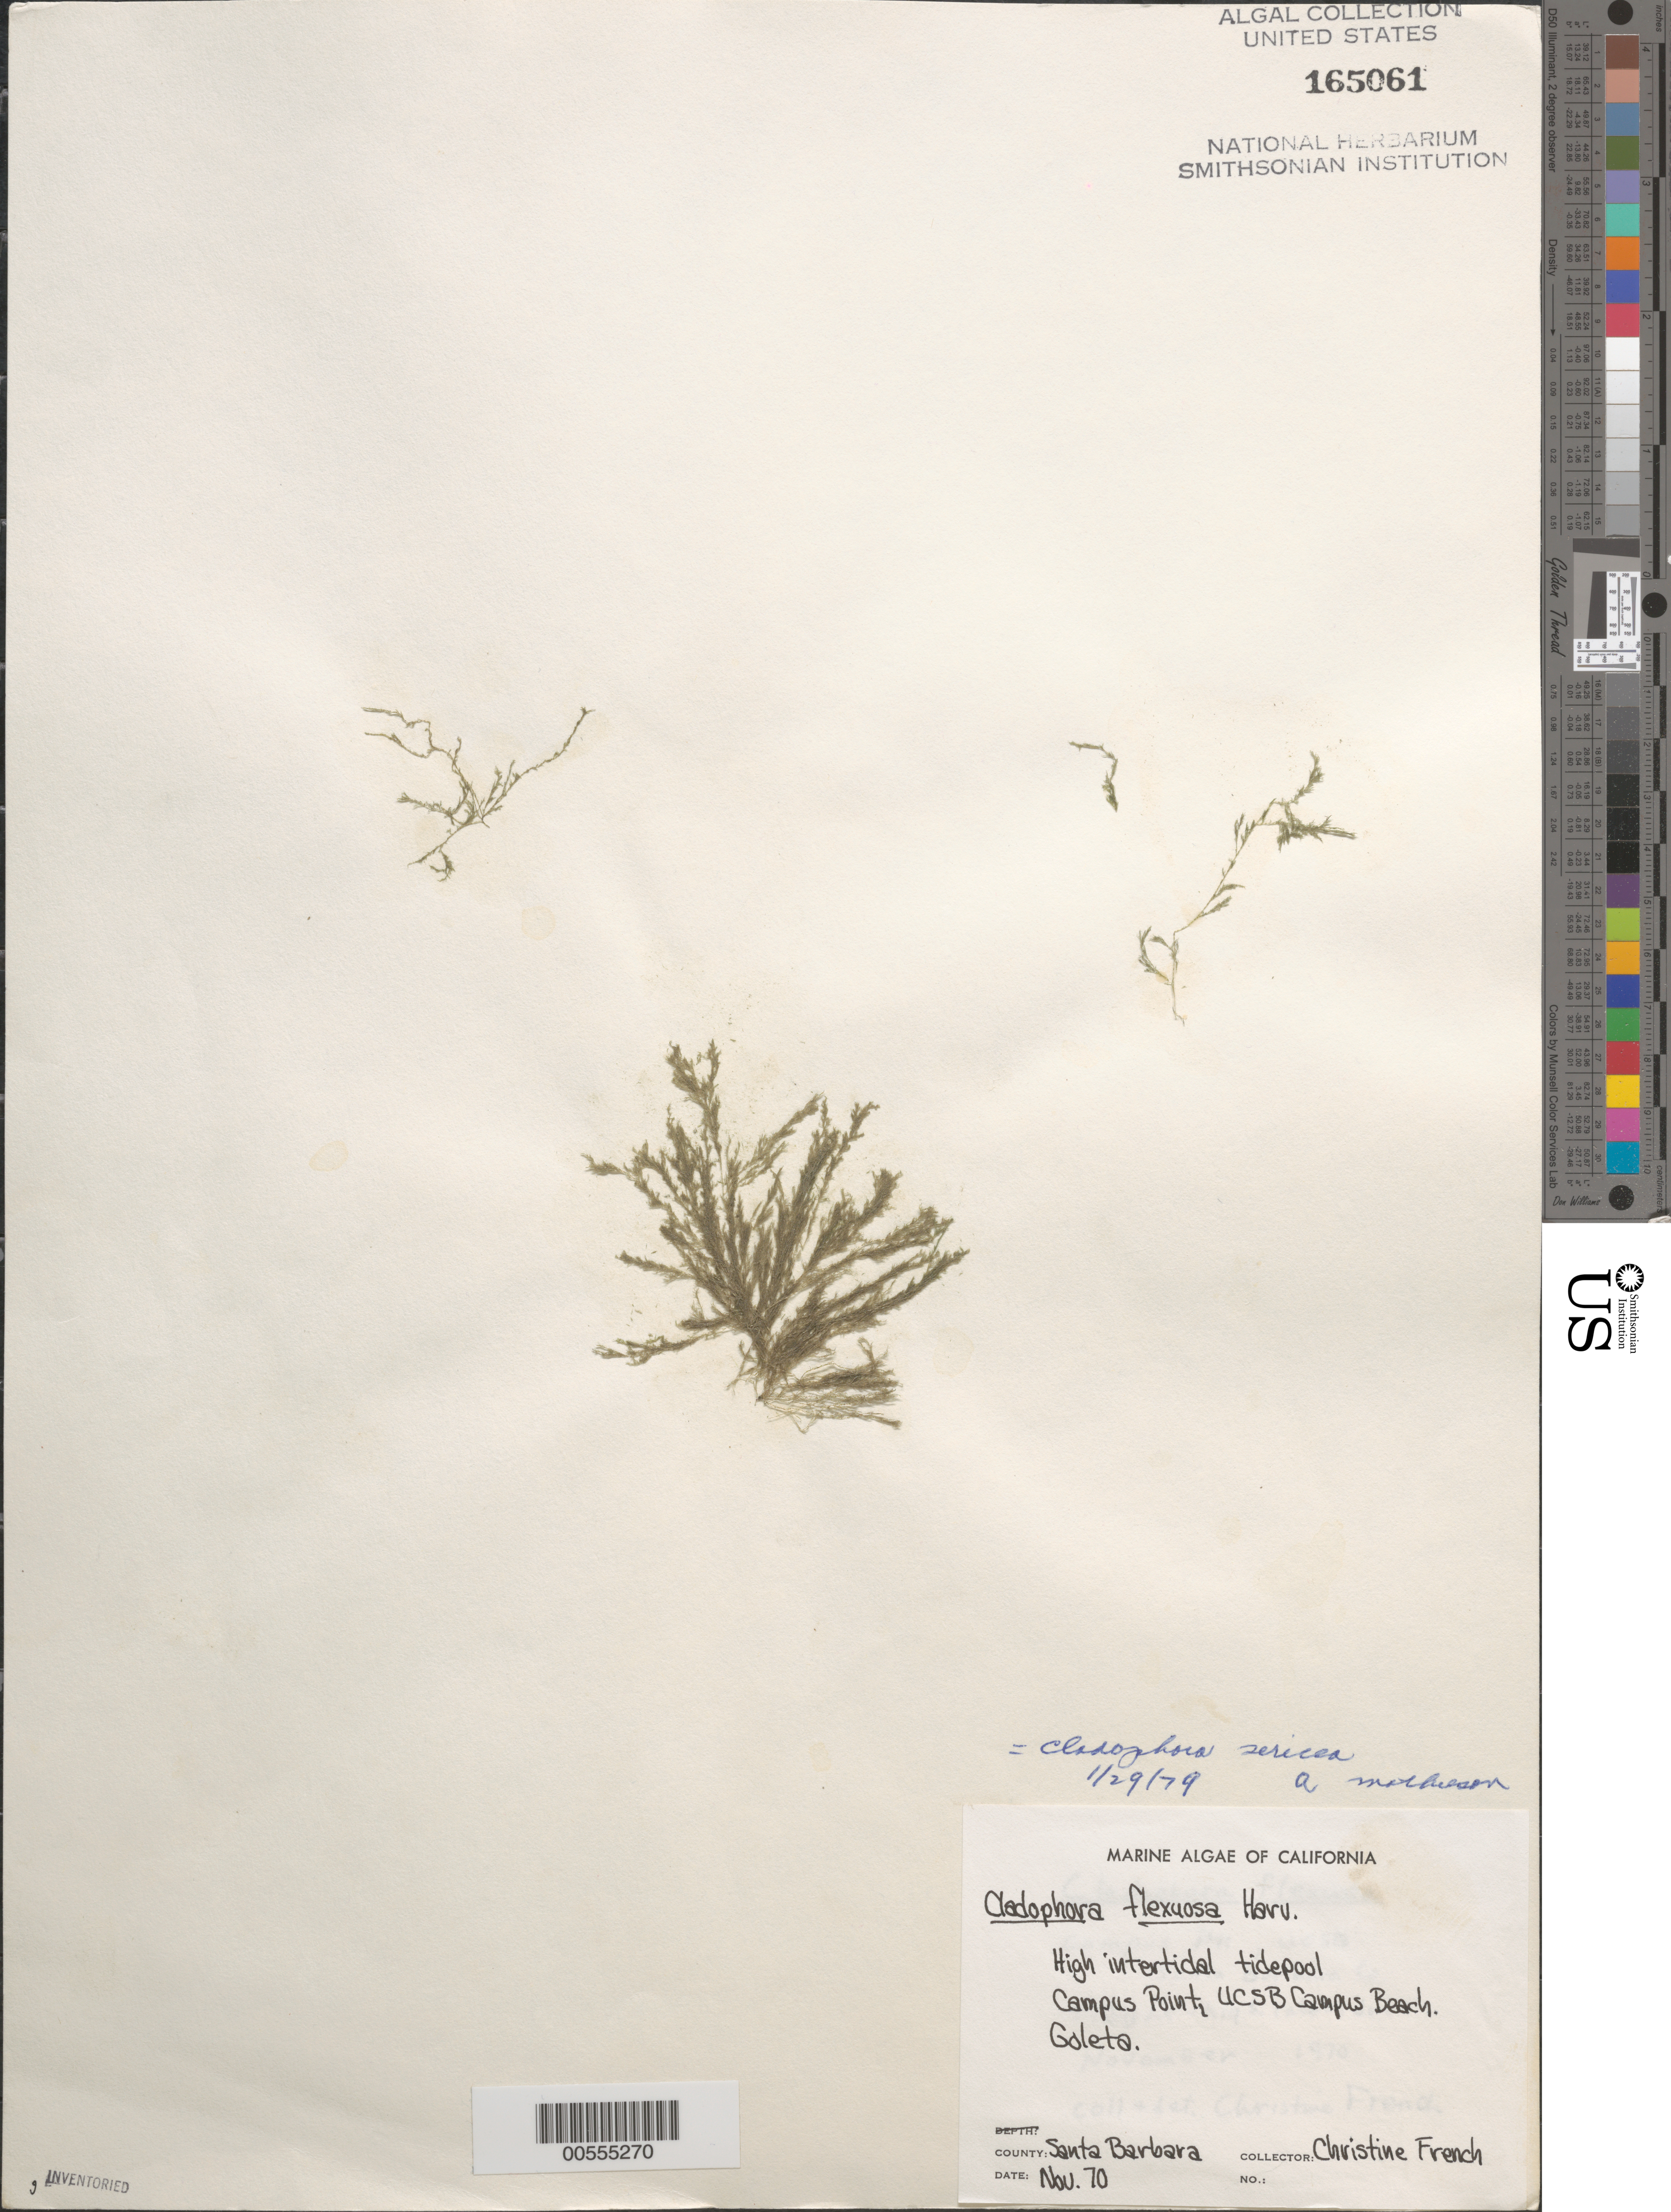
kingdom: Plantae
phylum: Chlorophyta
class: Ulvophyceae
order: Cladophorales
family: Cladophoraceae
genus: Cladophora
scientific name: Cladophora sericea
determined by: Mathieson, A. C.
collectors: C. French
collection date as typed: Nov 1970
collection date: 1970-11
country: United States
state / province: California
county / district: Santa Barbara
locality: Campus Point, University of California Santa Barbara Campus Beach, Goleta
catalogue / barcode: US 165061